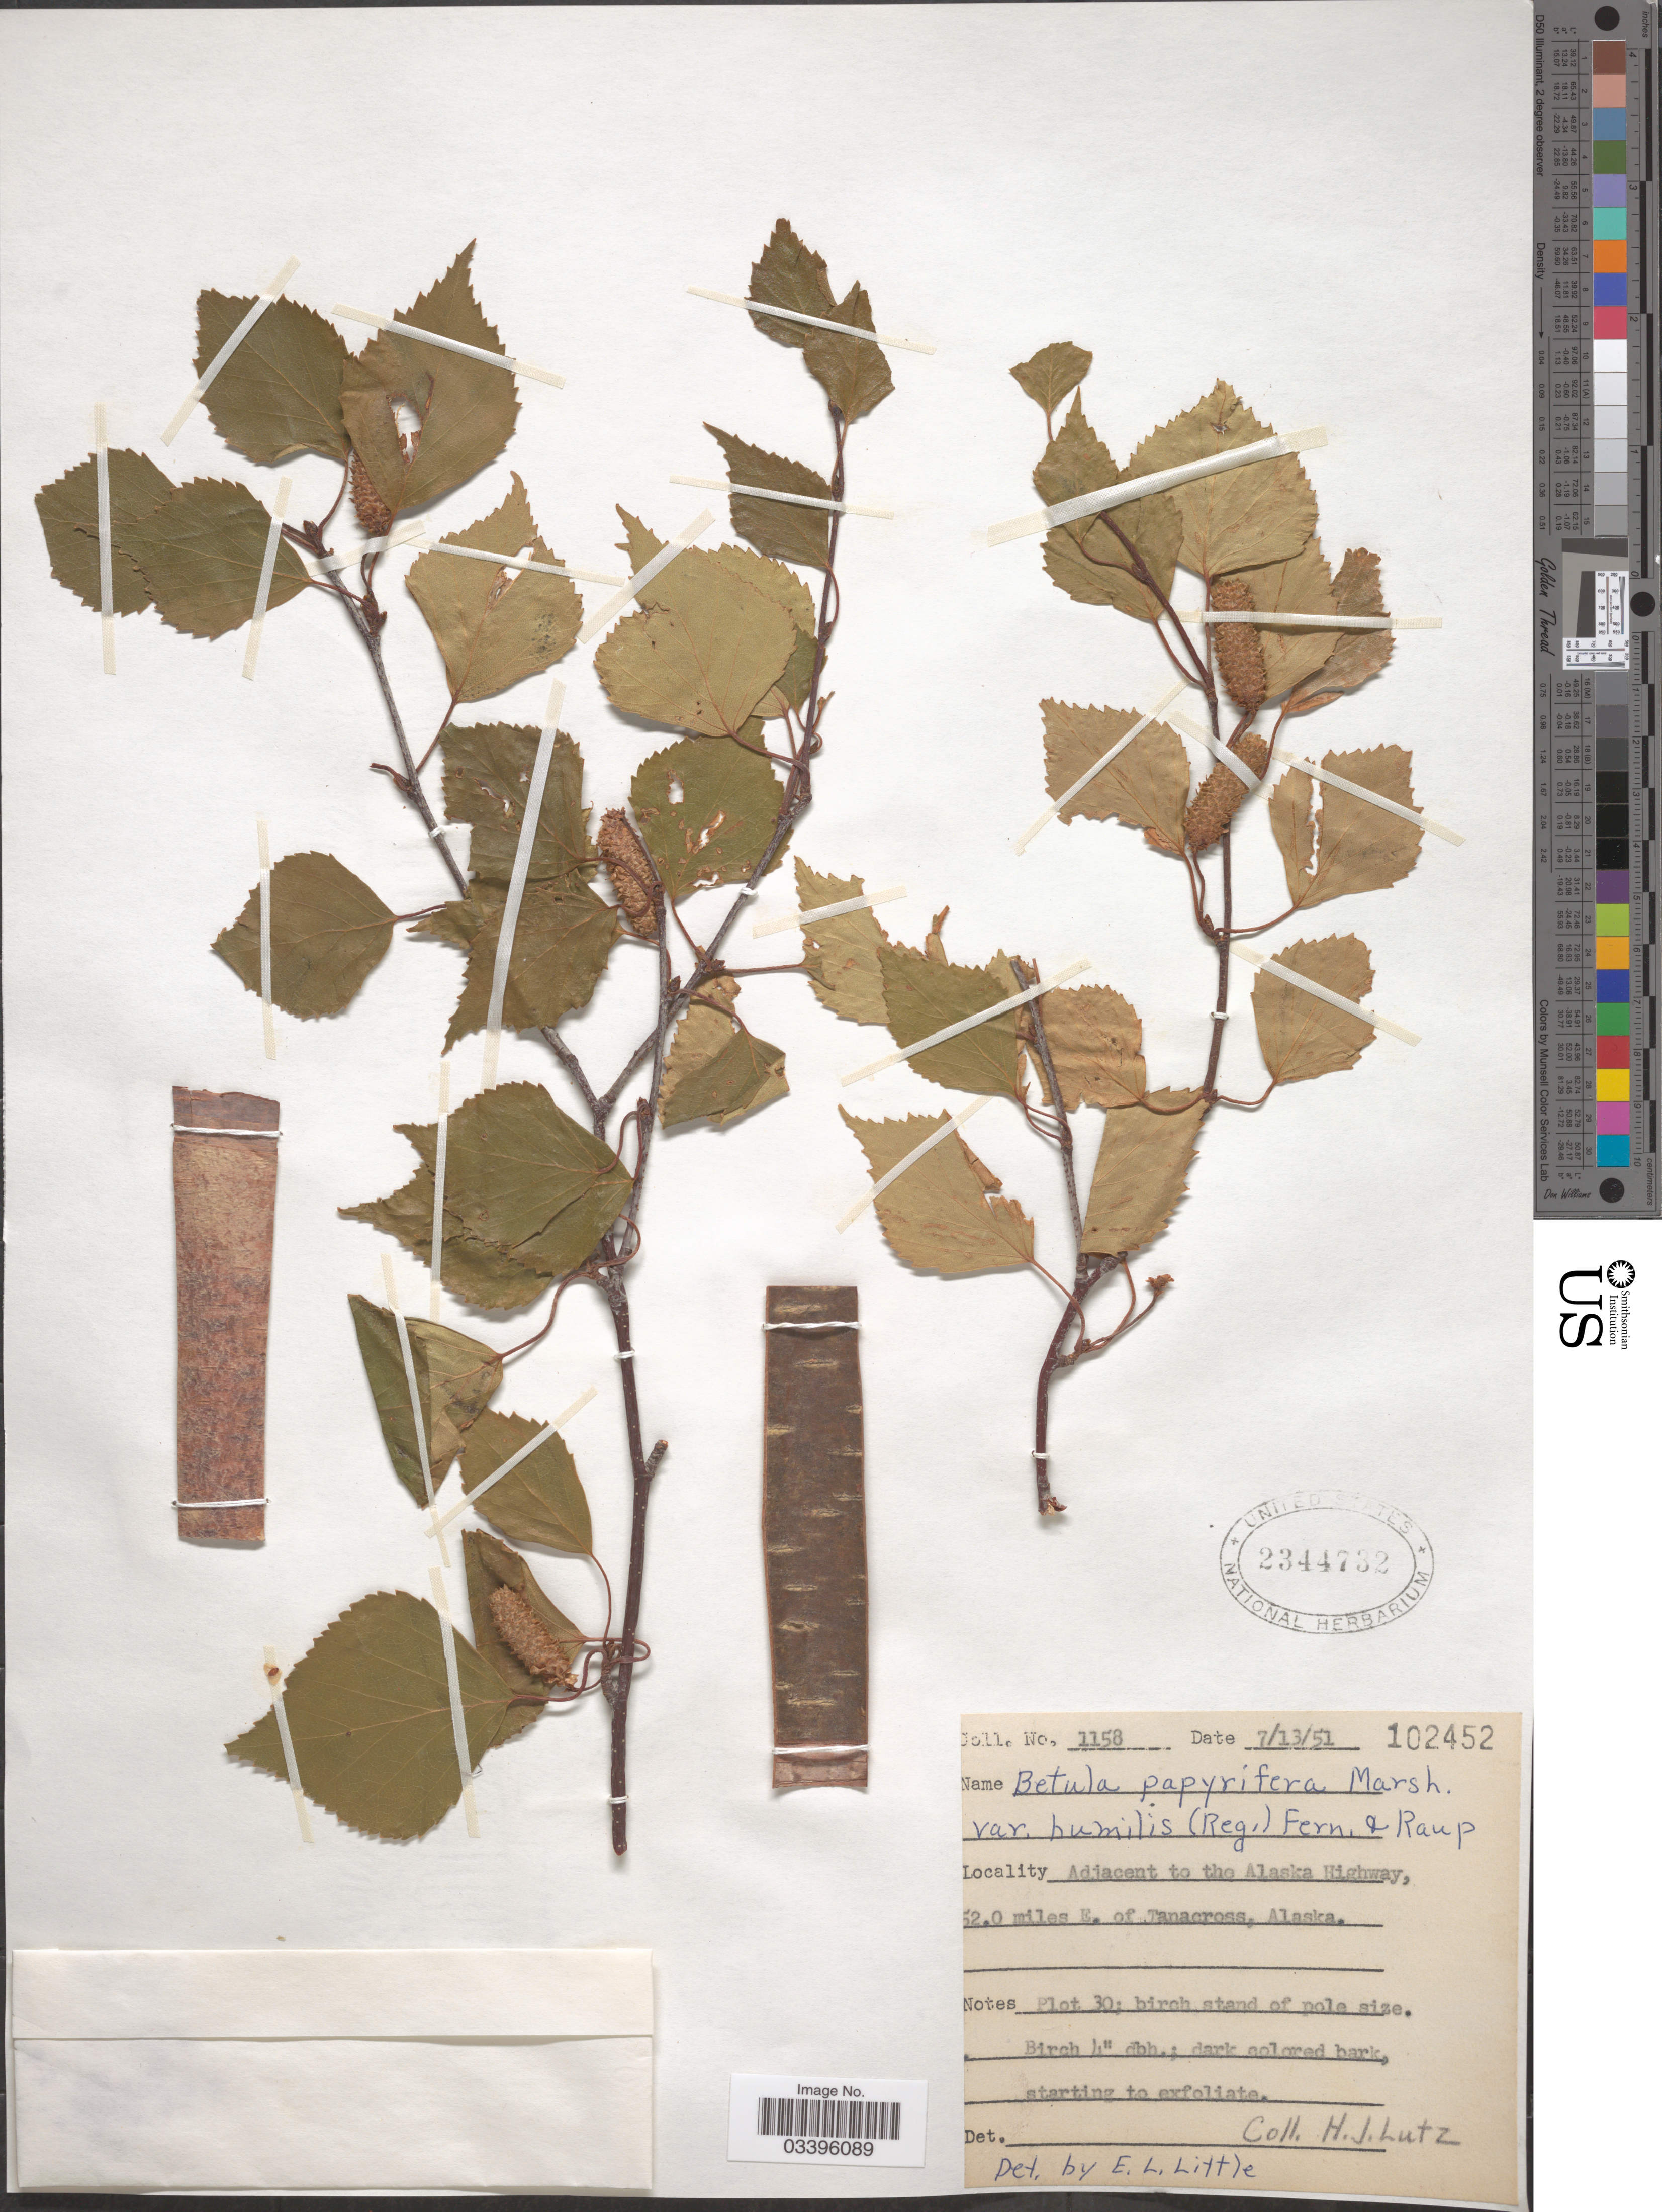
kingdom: Plantae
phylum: Tracheophyta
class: Magnoliopsida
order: Fagales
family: Betulaceae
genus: Betula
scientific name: Betula neoalaskana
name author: Sarg.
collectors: H. J. Lutz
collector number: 1158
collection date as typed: Transcribed d/m/y: 13/7/51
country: United States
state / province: Alaska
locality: Adjacent to the Alaska Highway, 52.0 miles E. of Tanacross. Plot 30.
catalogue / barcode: US 2344732